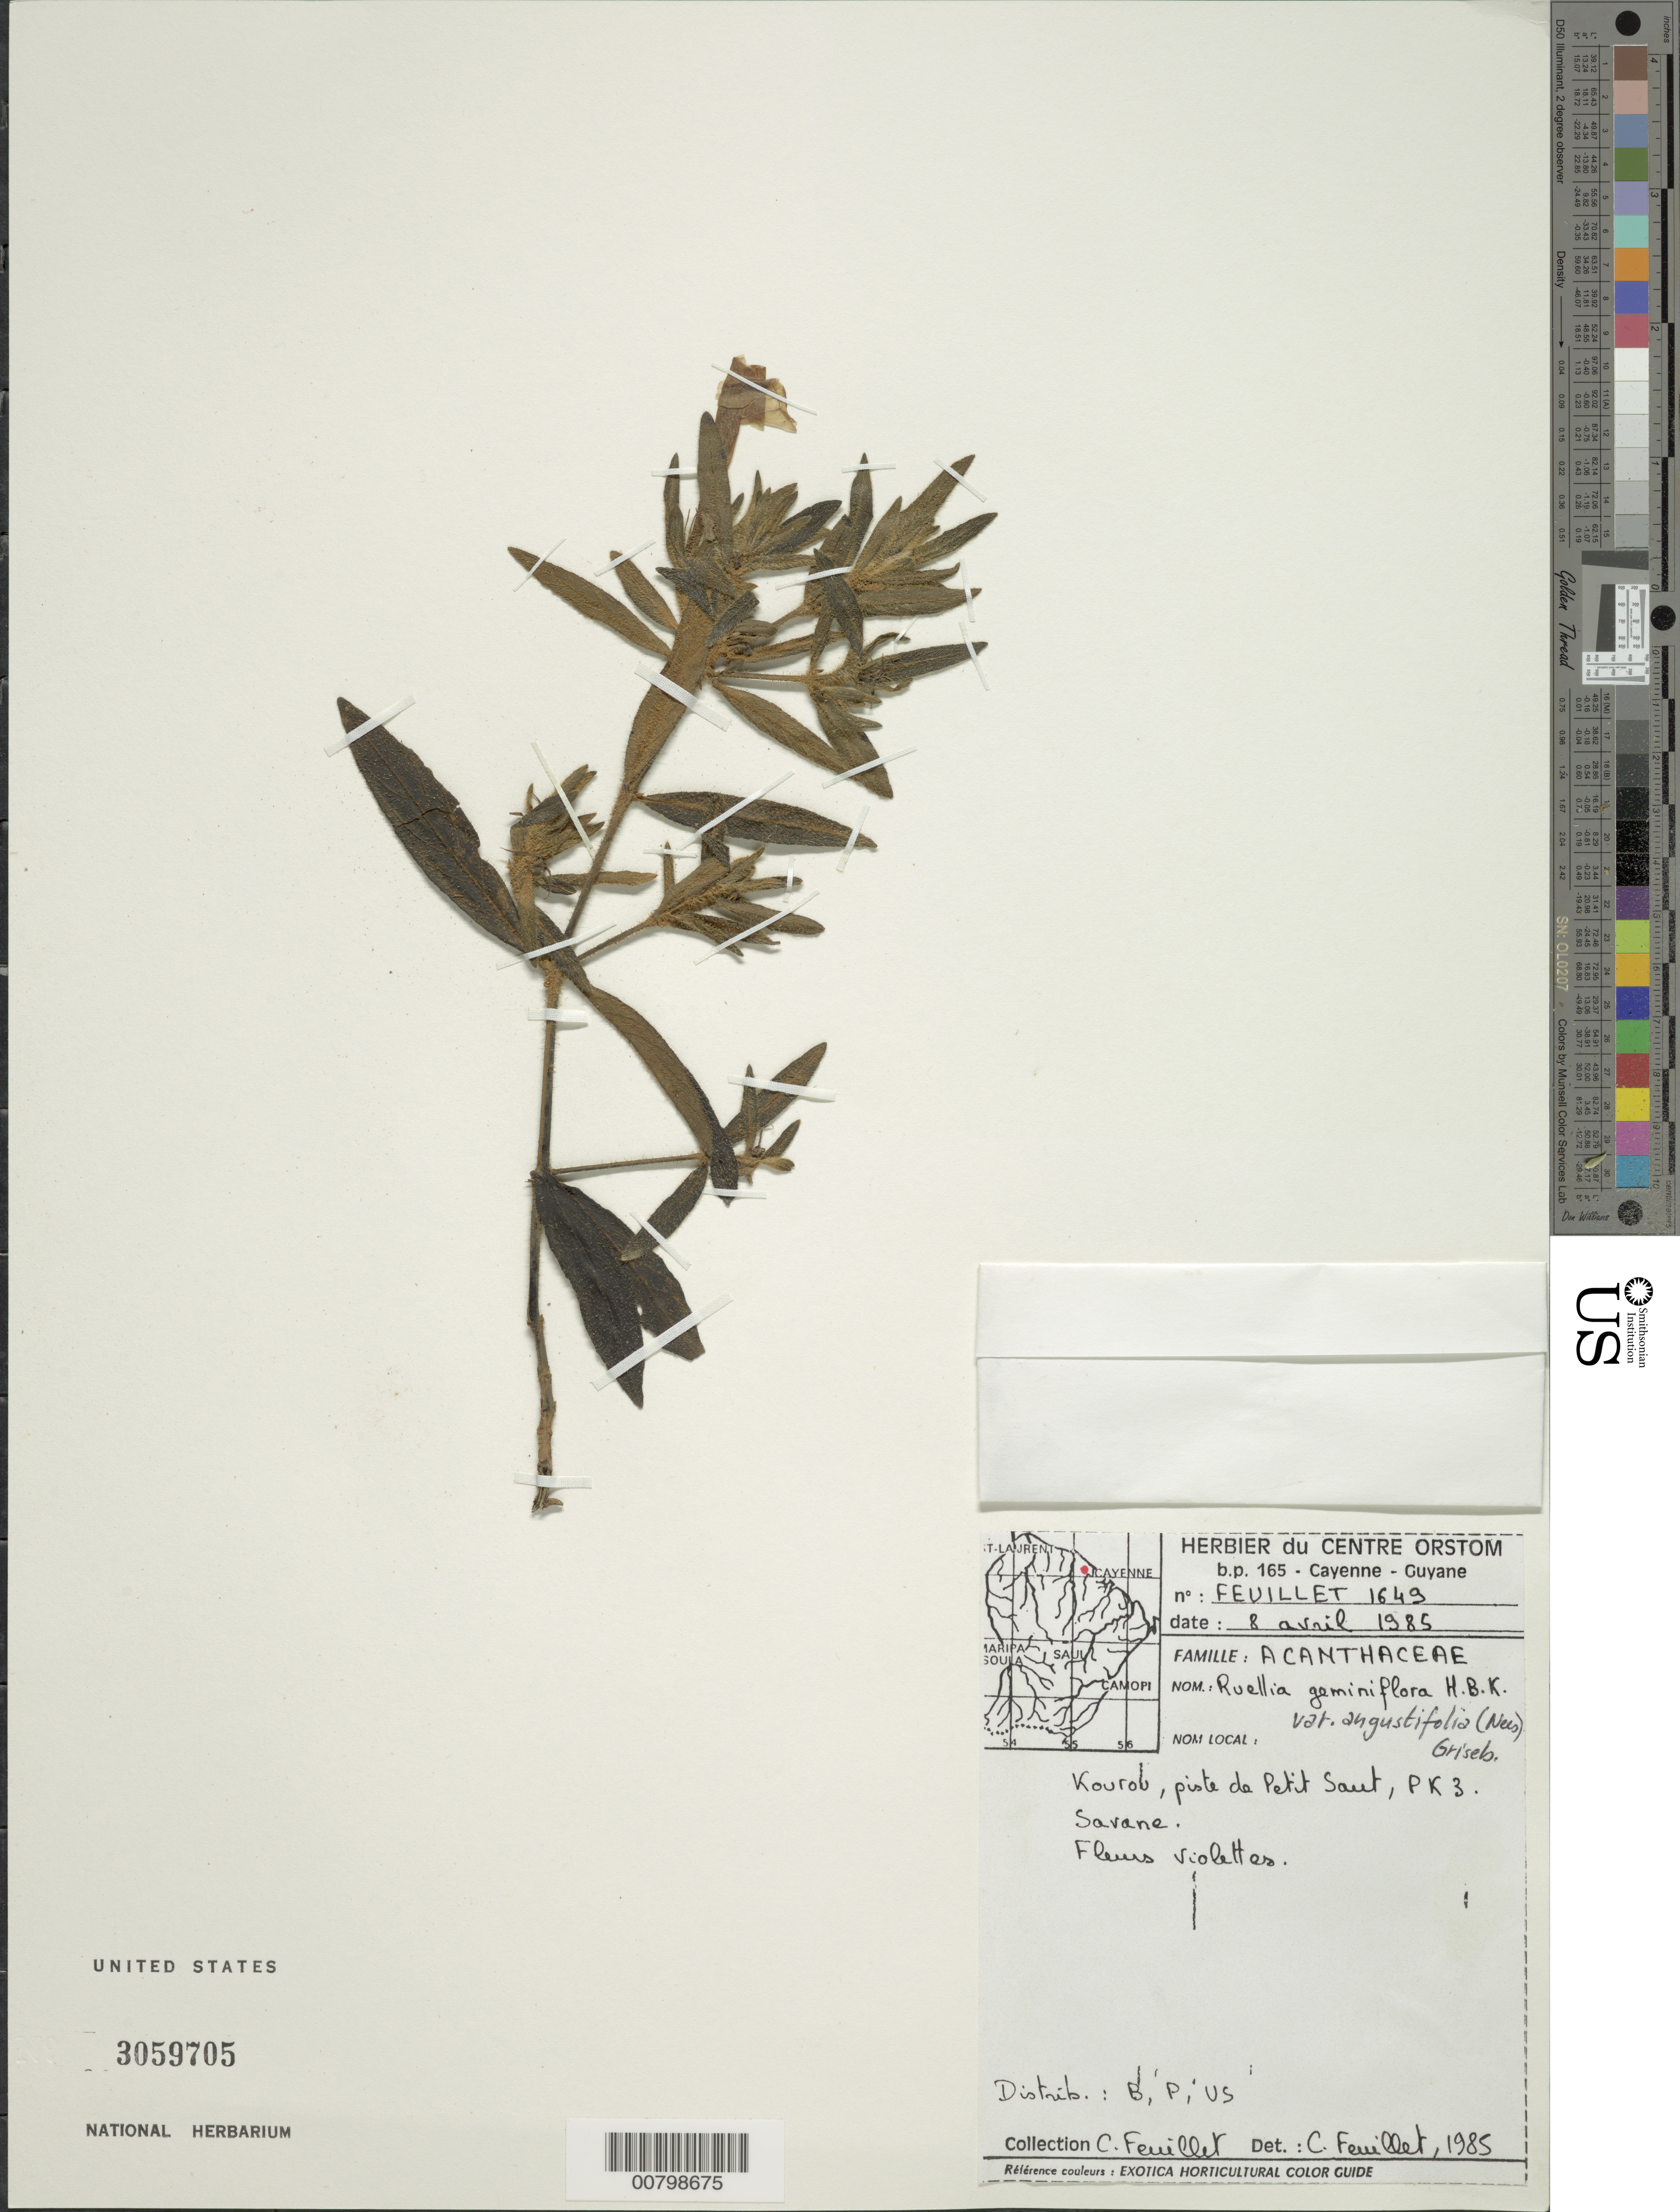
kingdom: Plantae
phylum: Tracheophyta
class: Magnoliopsida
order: Lamiales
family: Acanthaceae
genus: Ruellia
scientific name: Ruellia geminiflora var. angustifolia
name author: (Nees) Griseb.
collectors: C. Feuillet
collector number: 1649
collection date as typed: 8-Apr-85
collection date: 1985-04-08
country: French Guiana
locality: Kourou, piste de Petit Saut, pk 3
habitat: Savanna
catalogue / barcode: US 3059705